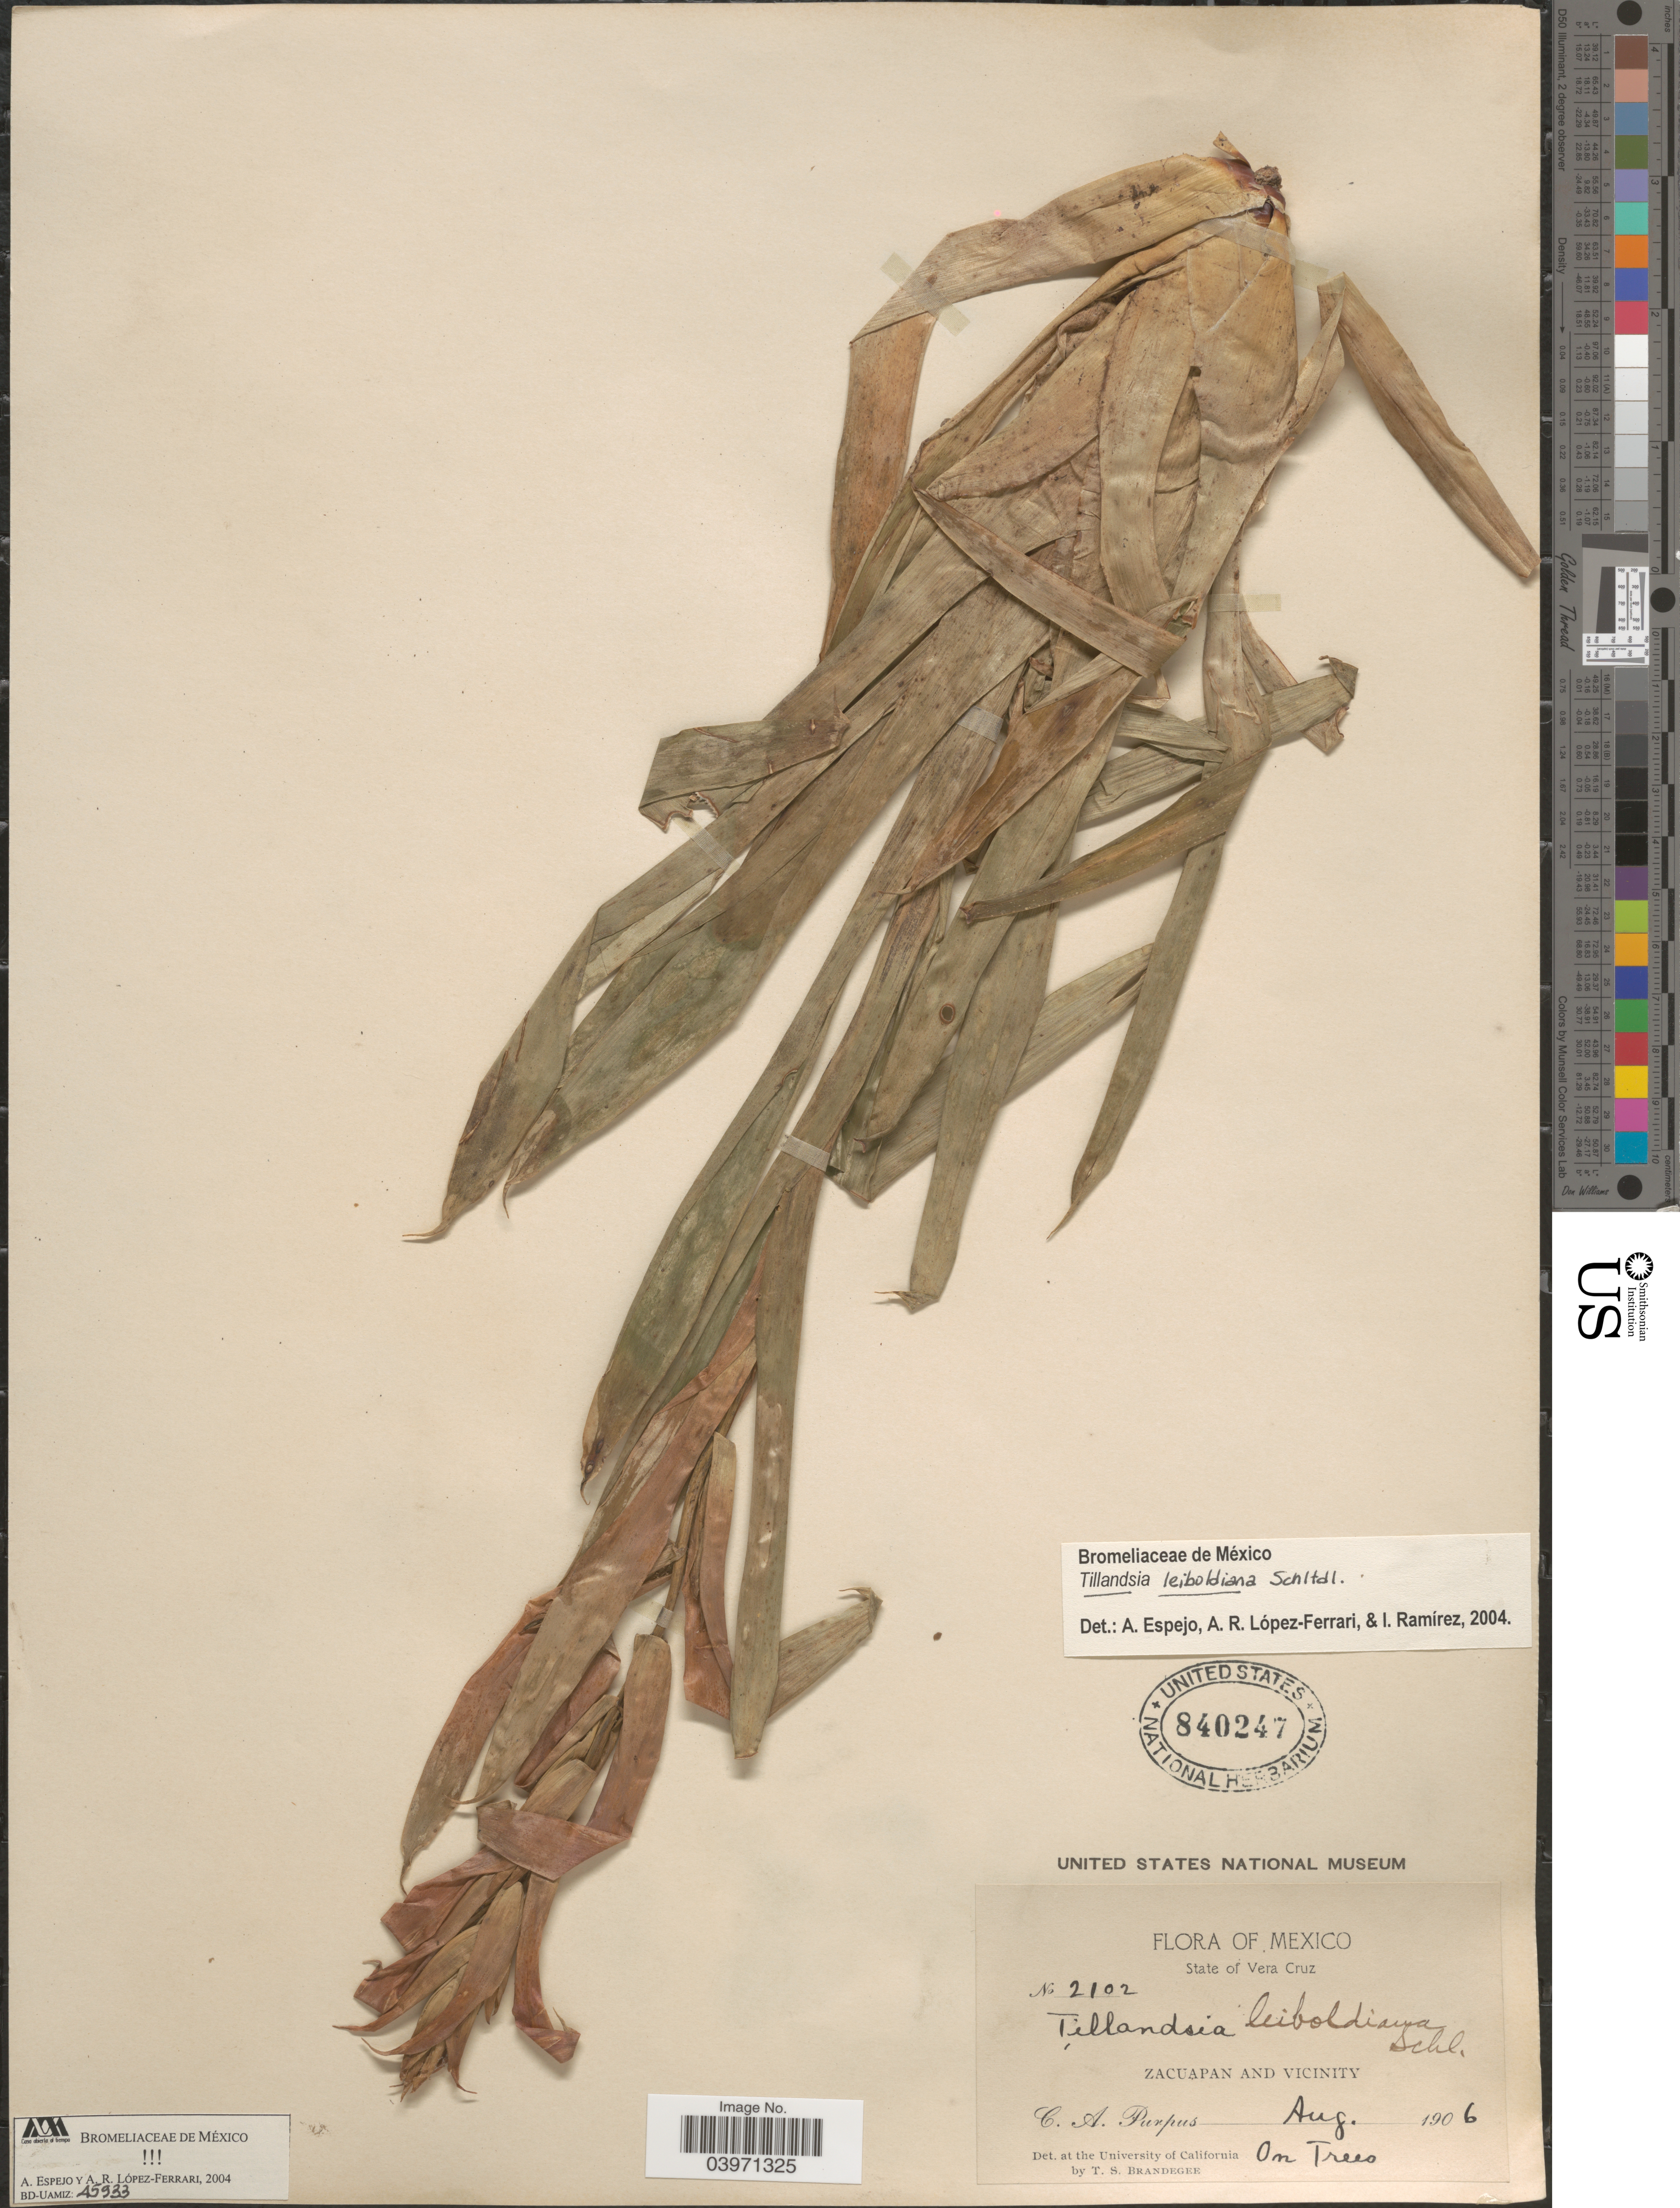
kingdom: Plantae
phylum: Tracheophyta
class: Liliopsida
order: Poales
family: Bromeliaceae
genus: Tillandsia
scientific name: Tillandsia leiboldiana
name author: Schltdl.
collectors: C. A. Purpus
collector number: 2102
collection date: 1906-08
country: Mexico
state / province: Veracruz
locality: State of Vera Cruz. Zacuapan and Vicinity.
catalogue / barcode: US 840247